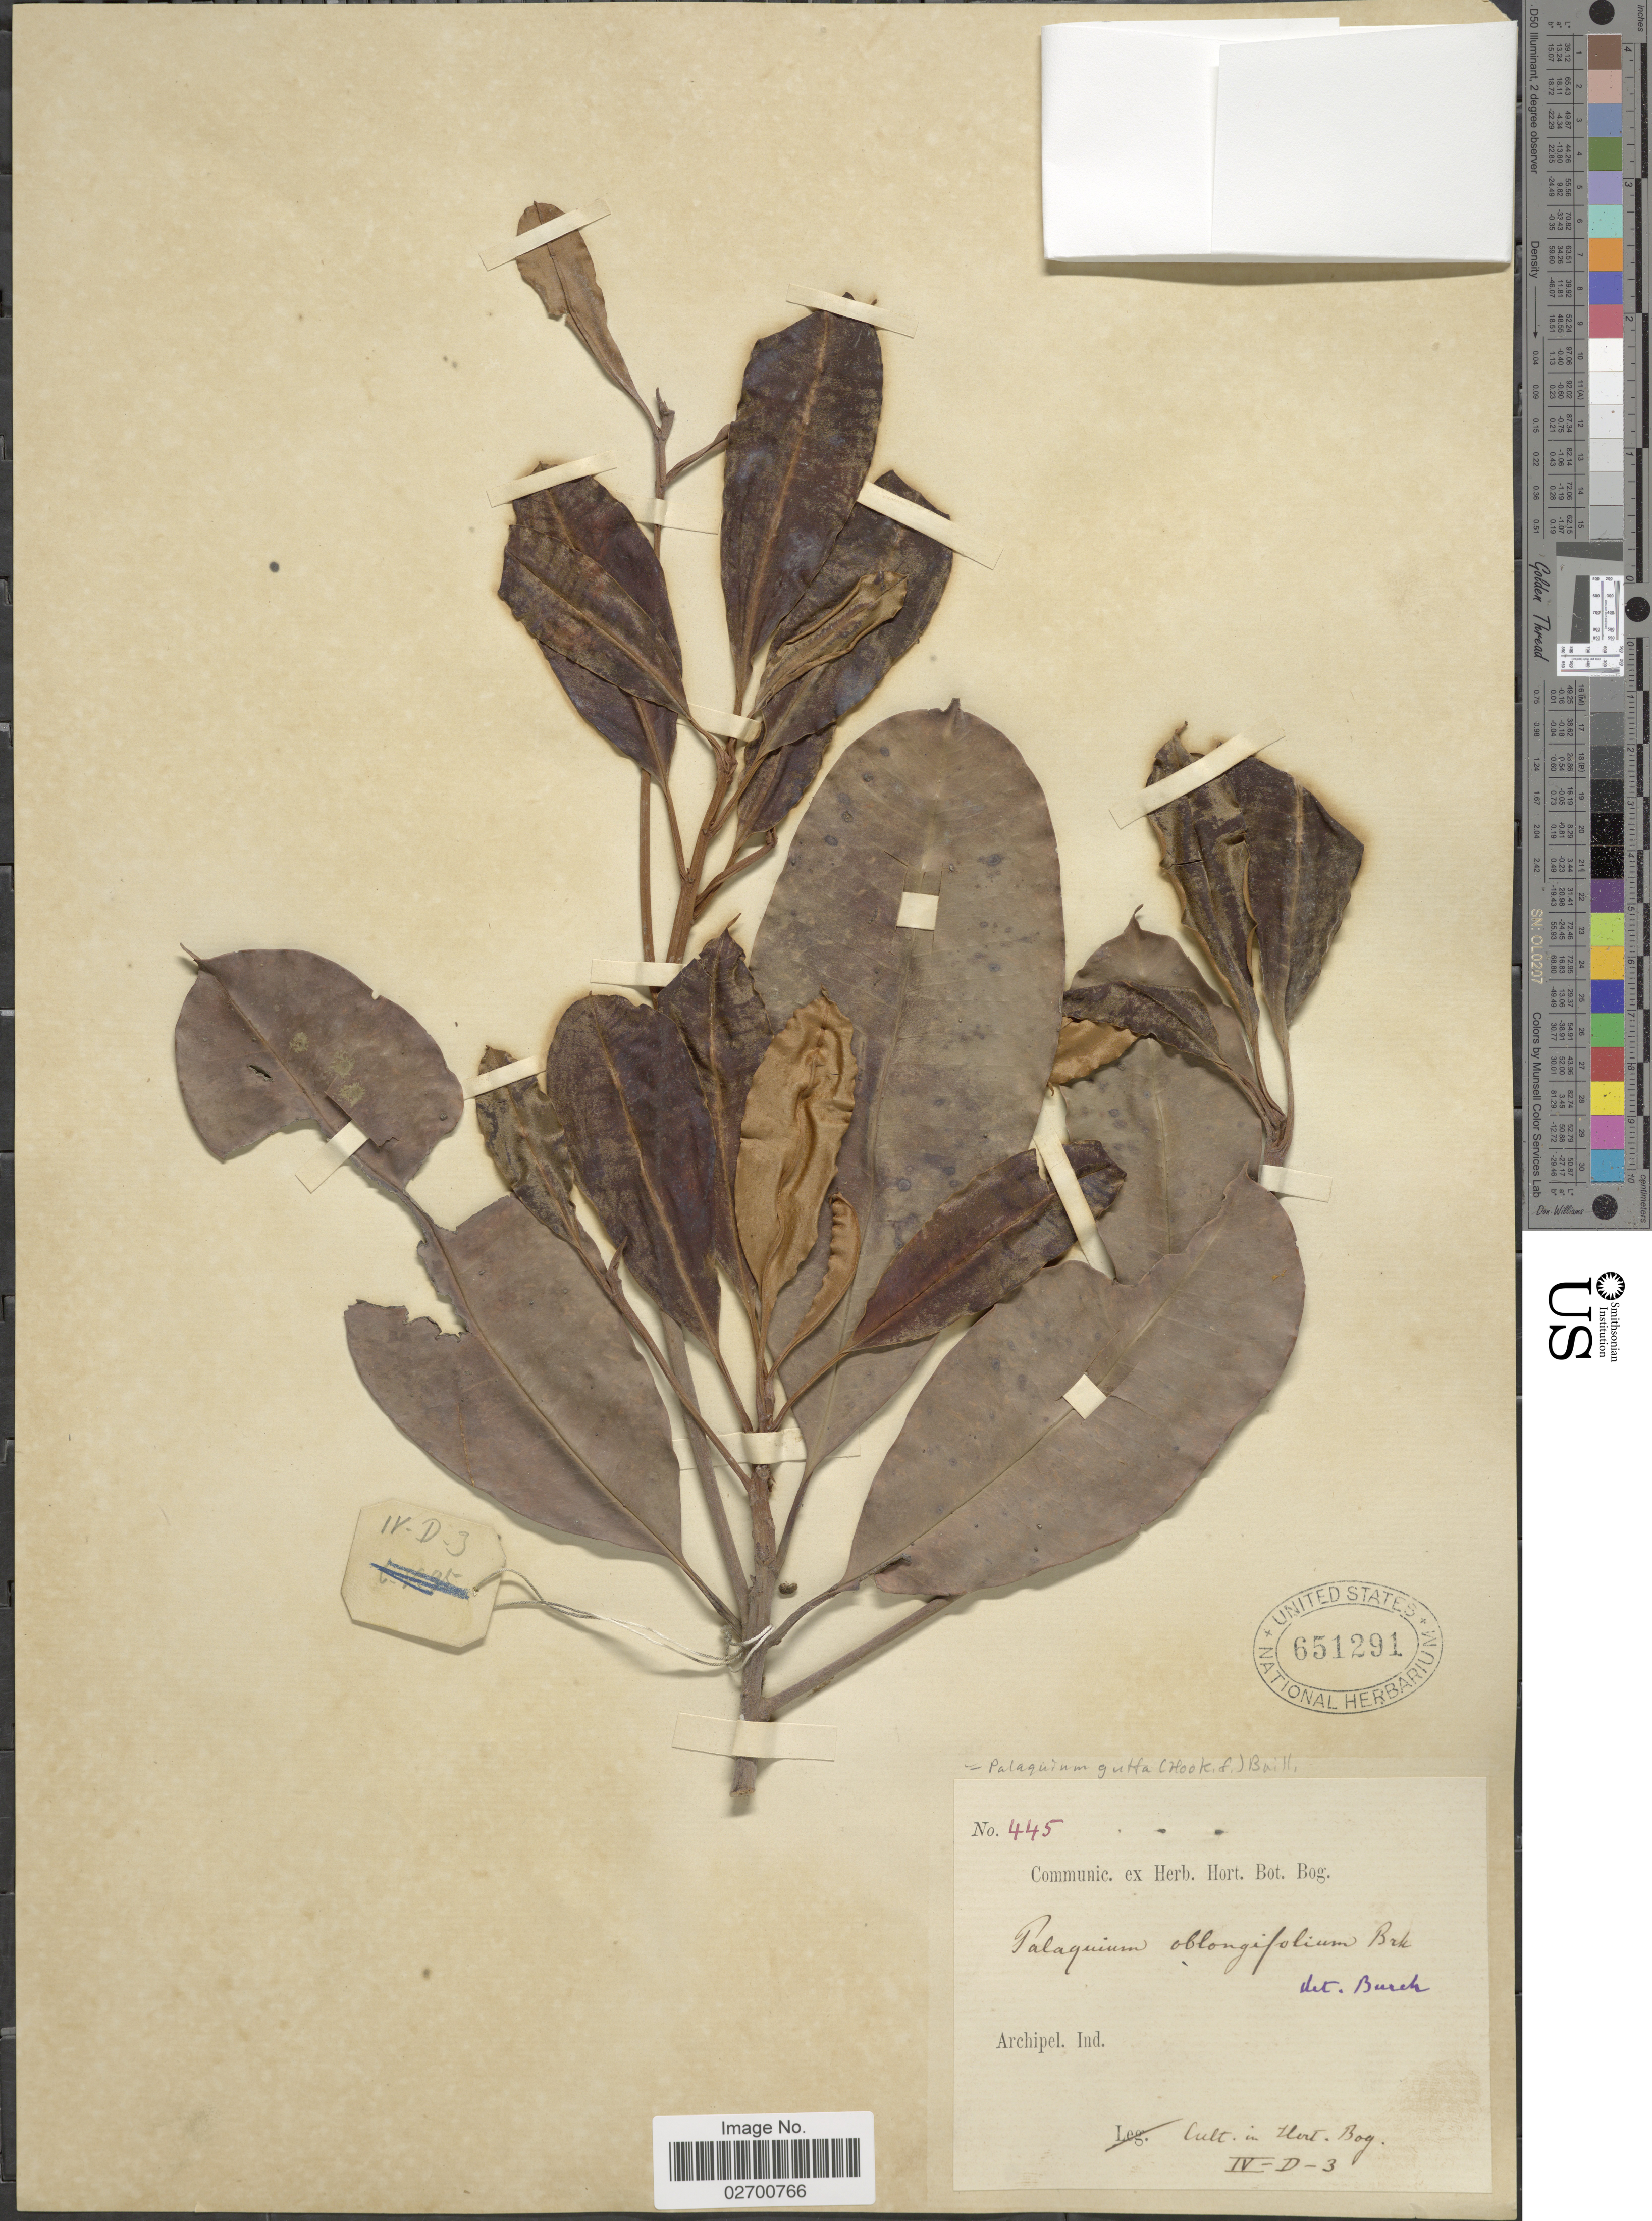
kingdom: Plantae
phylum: Tracheophyta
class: Magnoliopsida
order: Ericales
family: Sapotaceae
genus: Palaquium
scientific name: Palaquium gutta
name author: (Hook.) Baill.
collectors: ex herb. Hort. Bot. Bog.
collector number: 445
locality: Archipel. Ind. Hort. Bog.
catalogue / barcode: US 651291